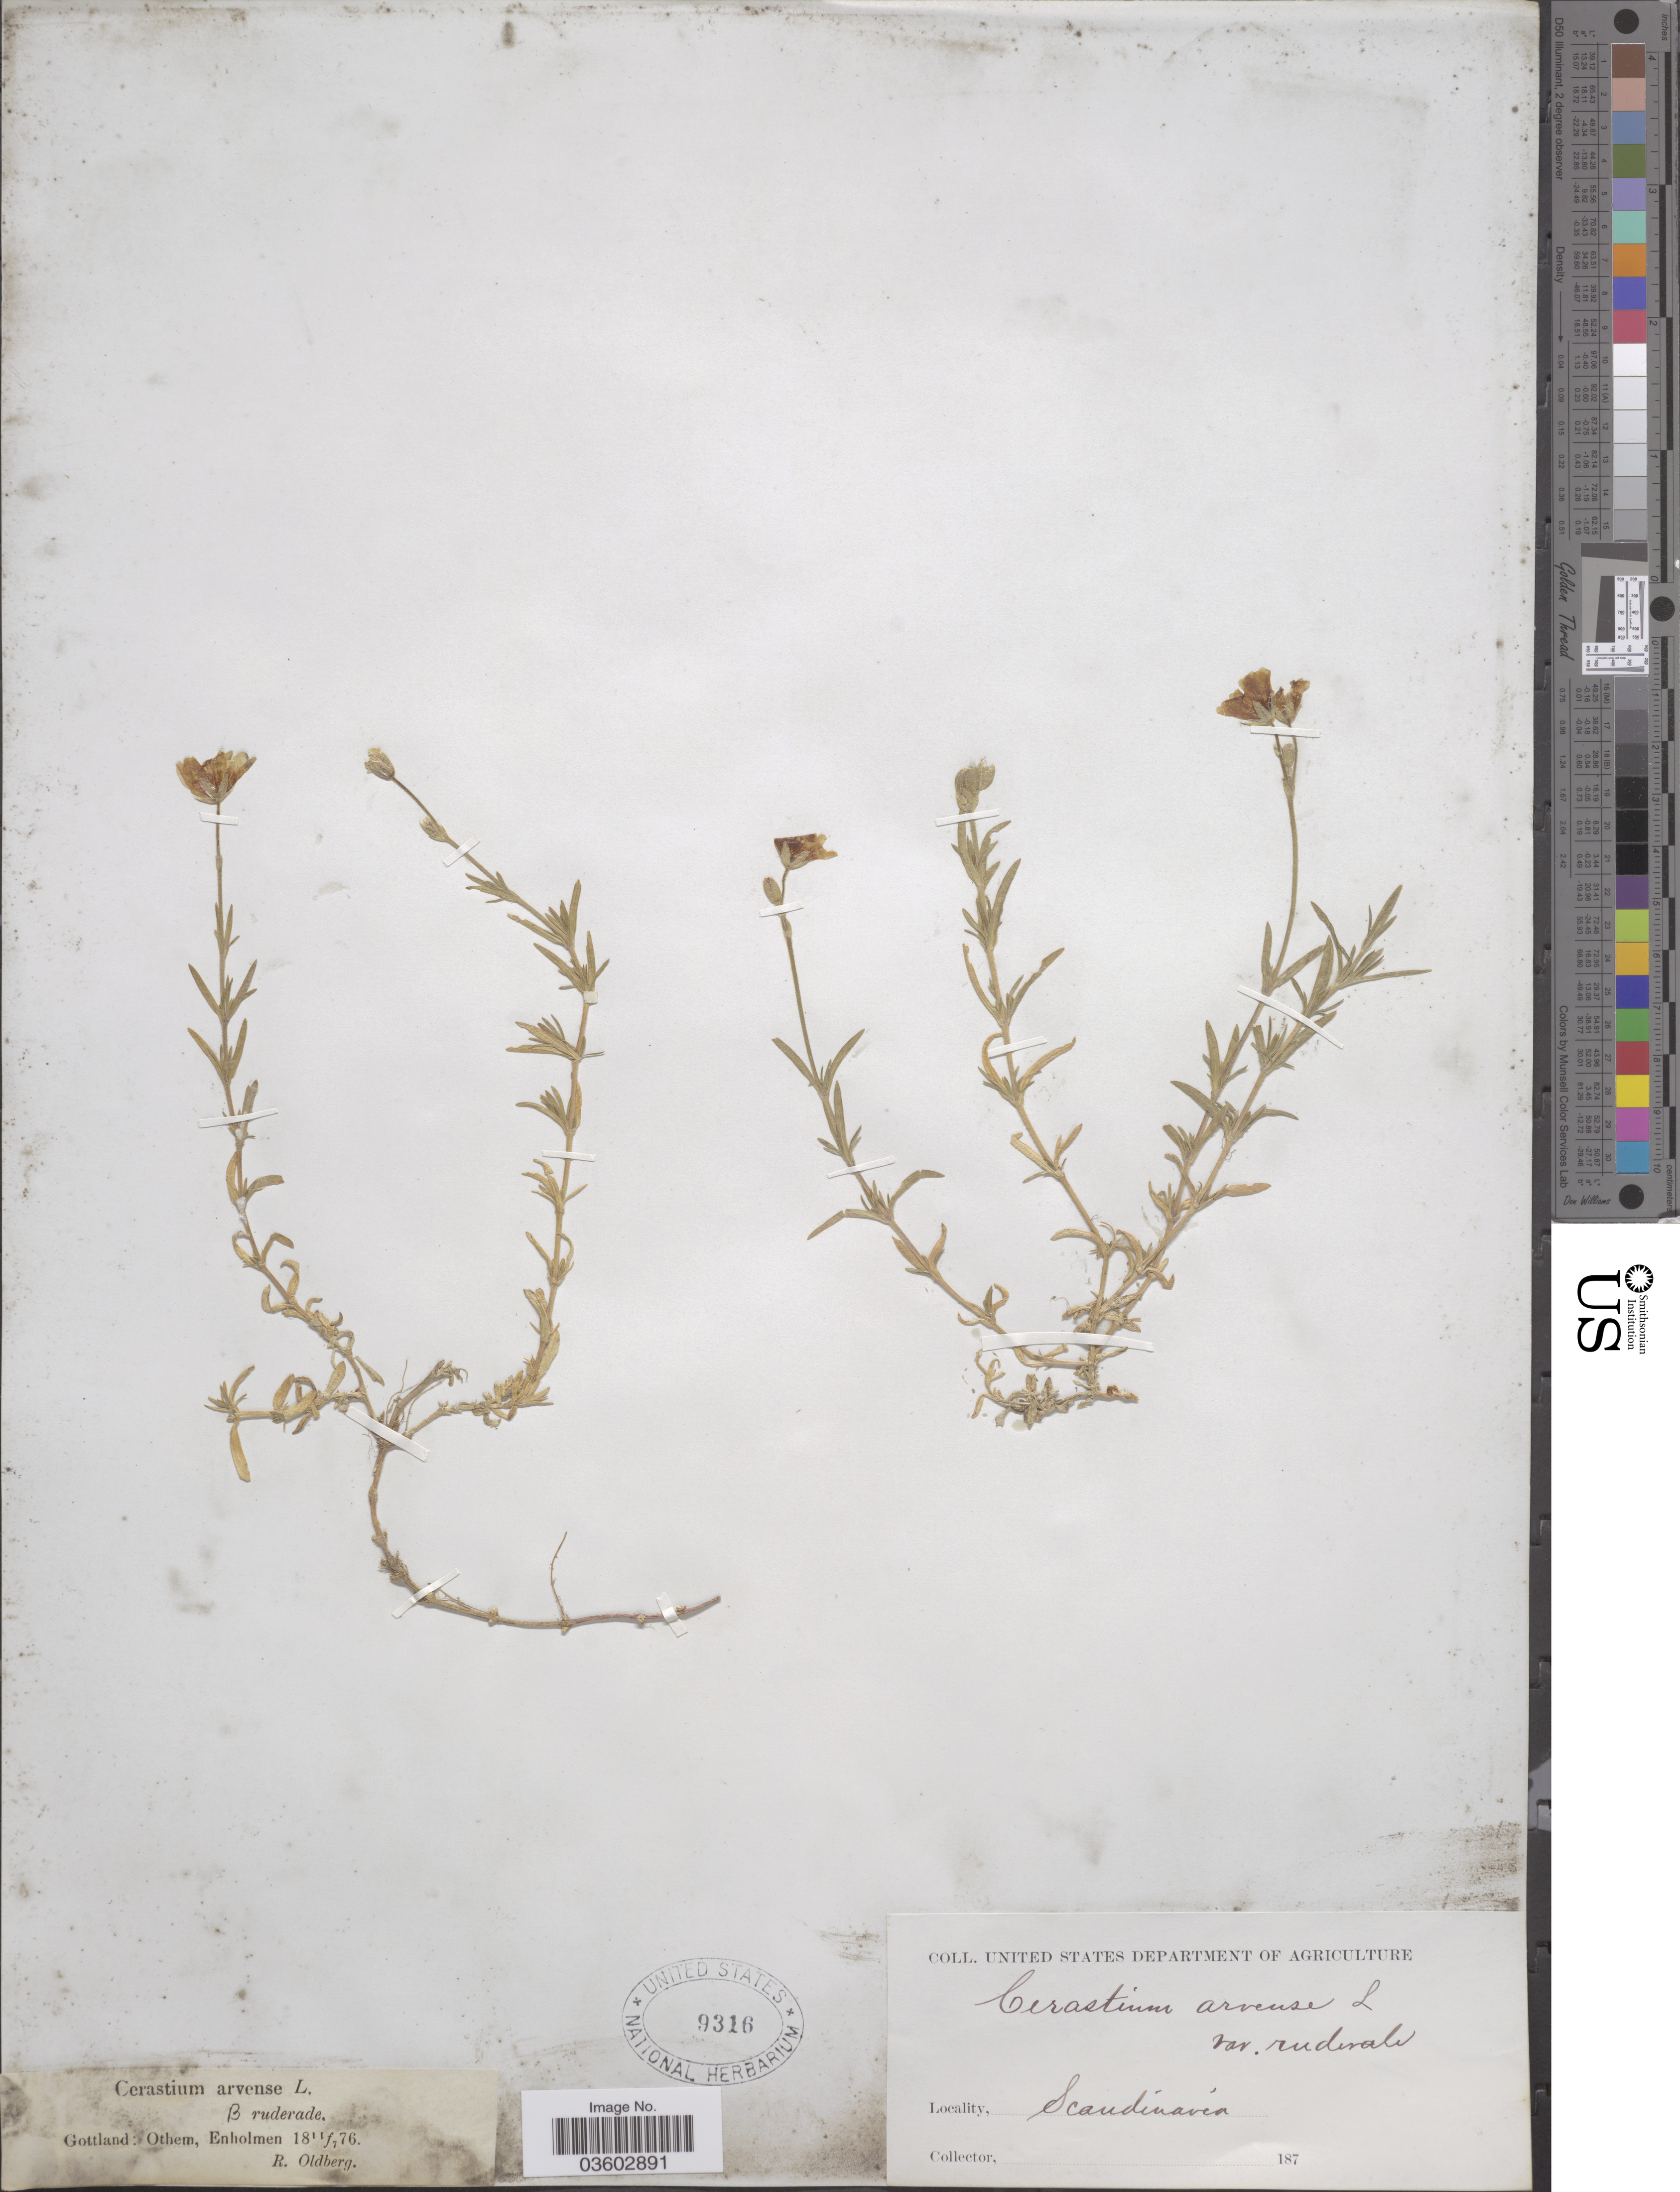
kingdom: Plantae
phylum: Tracheophyta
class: Magnoliopsida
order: Caryophyllales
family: Caryophyllaceae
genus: Cerastium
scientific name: Cerastium arvense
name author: L.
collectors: R. Oldberg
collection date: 1876-07-11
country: Sweden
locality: Gottland: Othem, Enholmen. Scandinavia.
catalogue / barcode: US 9316